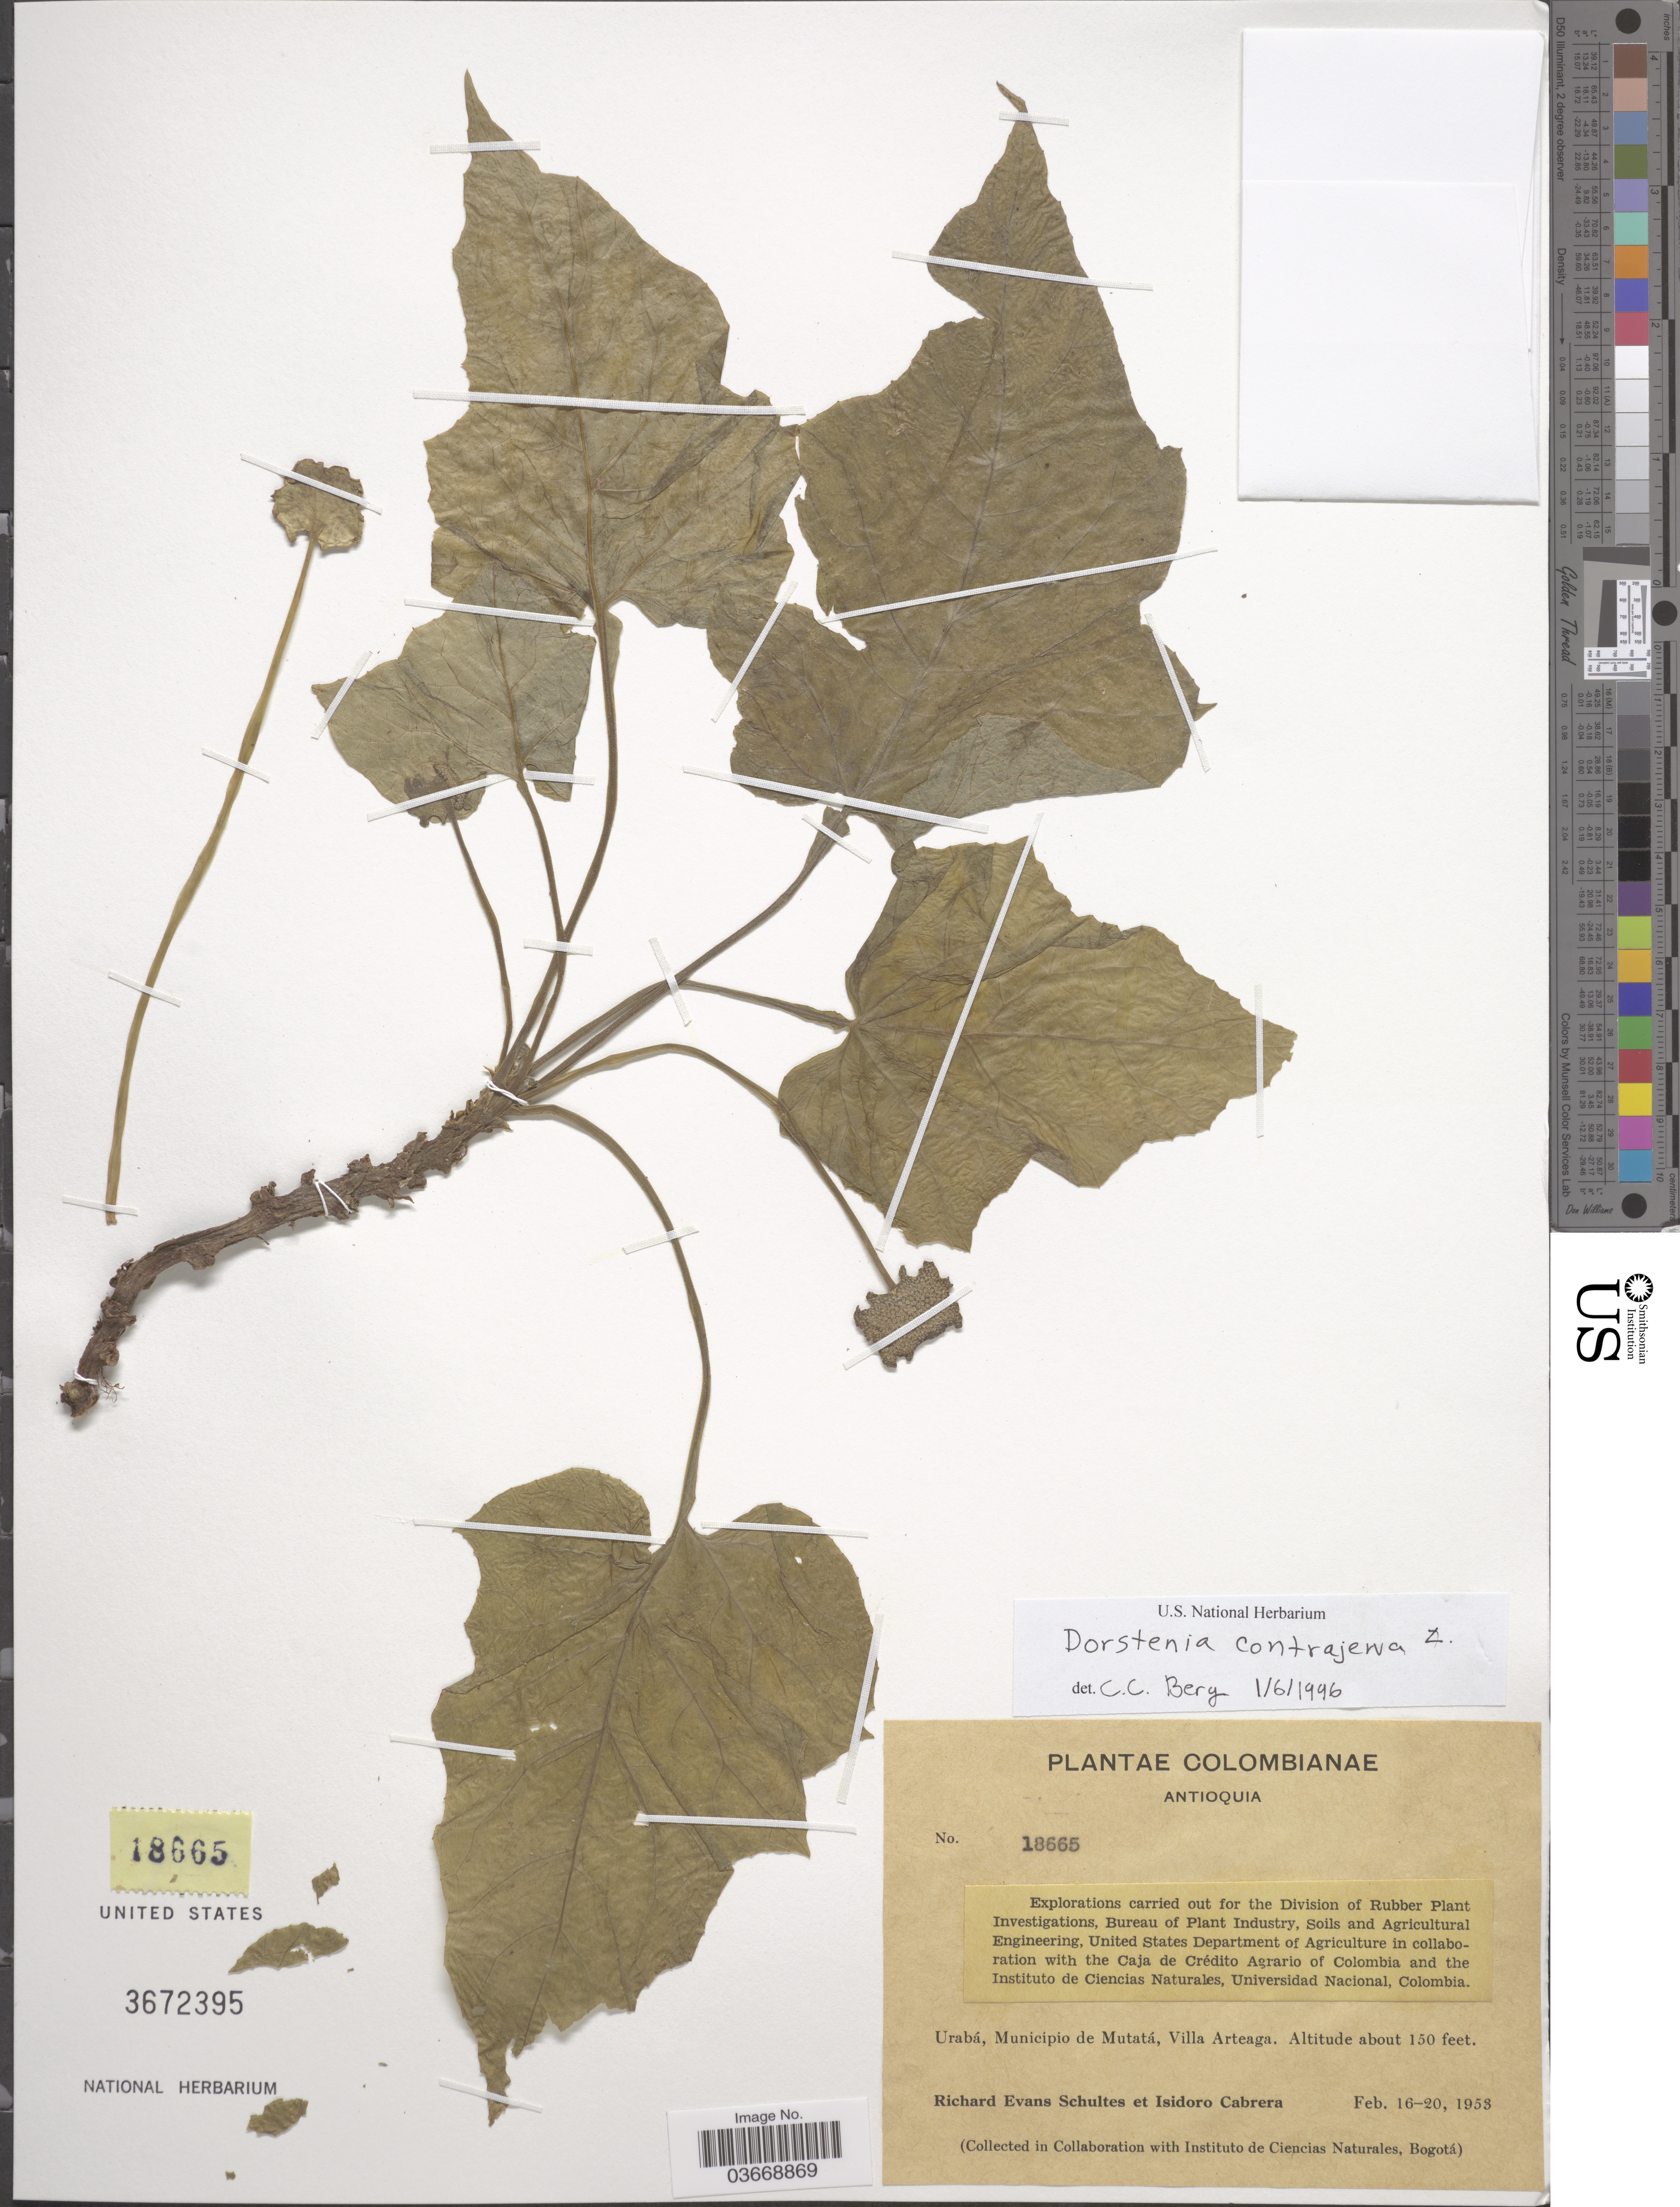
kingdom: Plantae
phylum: Tracheophyta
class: Magnoliopsida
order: Rosales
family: Moraceae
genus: Dorstenia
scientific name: Dorstenia contrajerva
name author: L.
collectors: R. E. Schultes & I. Cabrera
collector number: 18665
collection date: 1958-02-16/1958-02-20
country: Colombia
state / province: Antioquia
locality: Urabá, Municipio de Mutatá, Villa Arteaga.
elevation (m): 46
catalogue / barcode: US 3672395